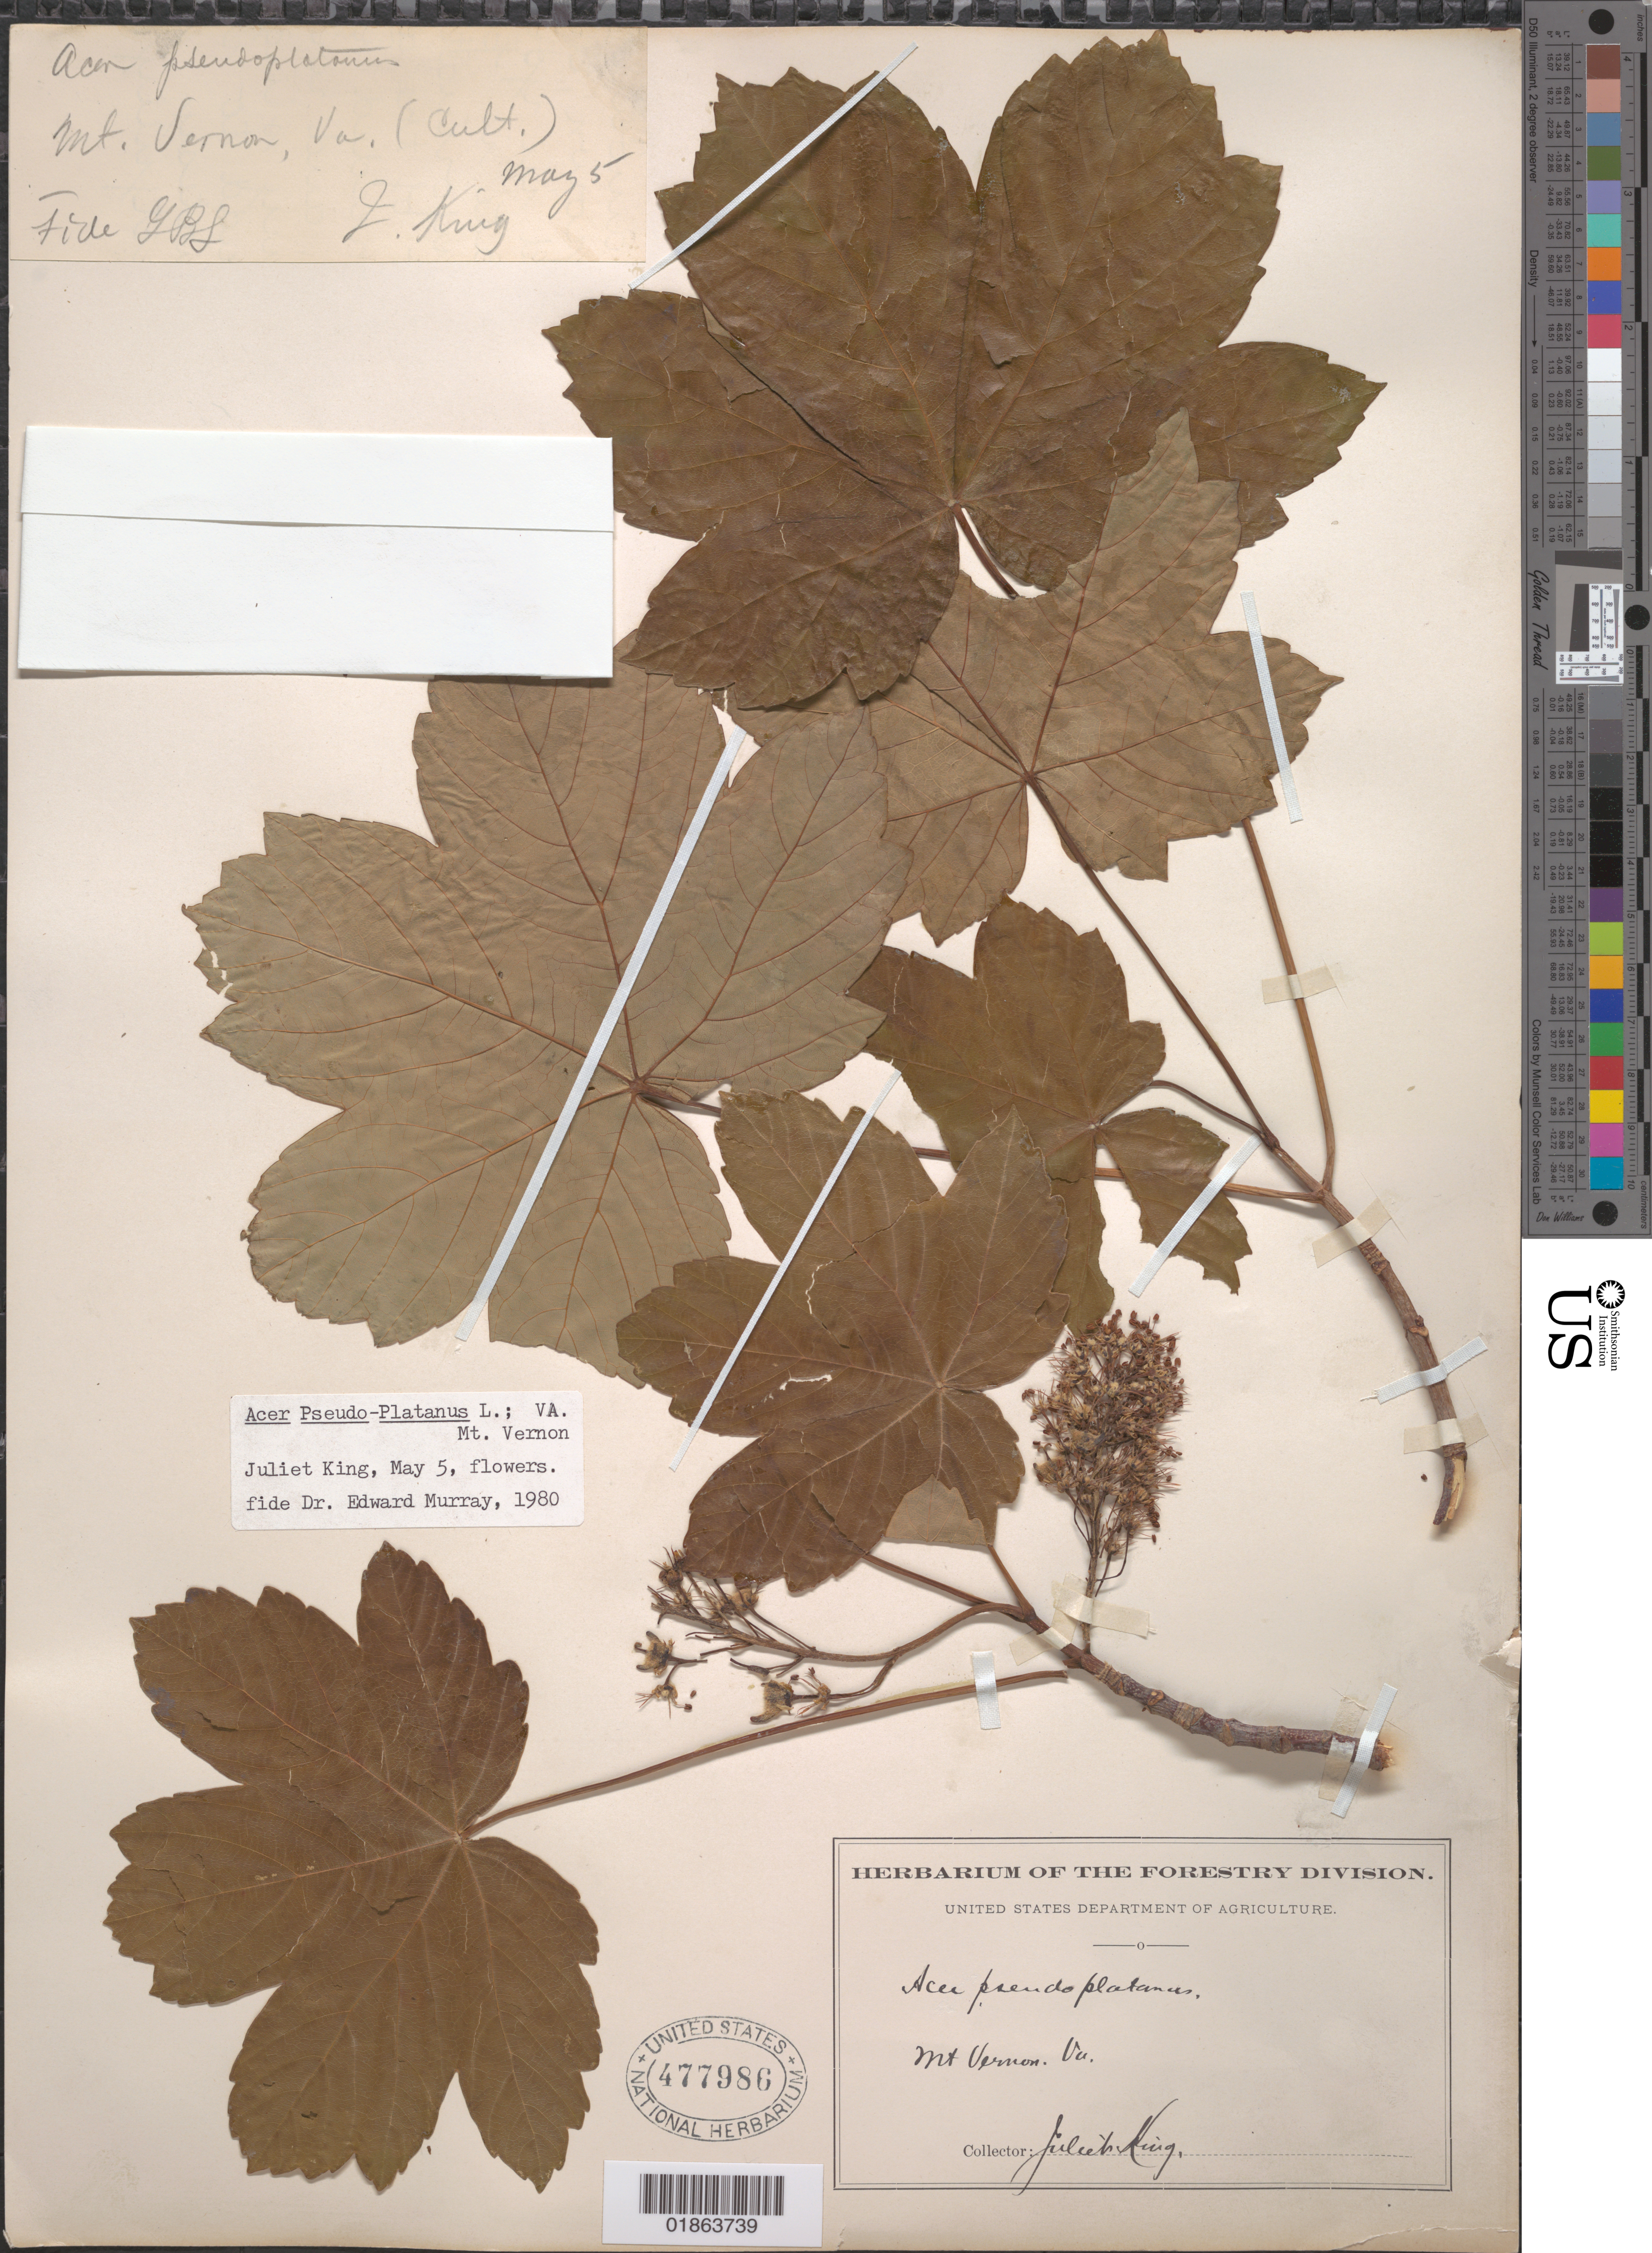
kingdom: Plantae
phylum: Tracheophyta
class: Magnoliopsida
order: Sapindales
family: Sapindaceae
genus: Acer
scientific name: Acer pseudoplatanus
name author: L.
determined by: Murray, Edward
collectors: J. King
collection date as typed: May 5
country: United States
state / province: Virginia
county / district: Fairfax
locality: Mt. Vernon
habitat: Cultivated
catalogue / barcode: US 477986